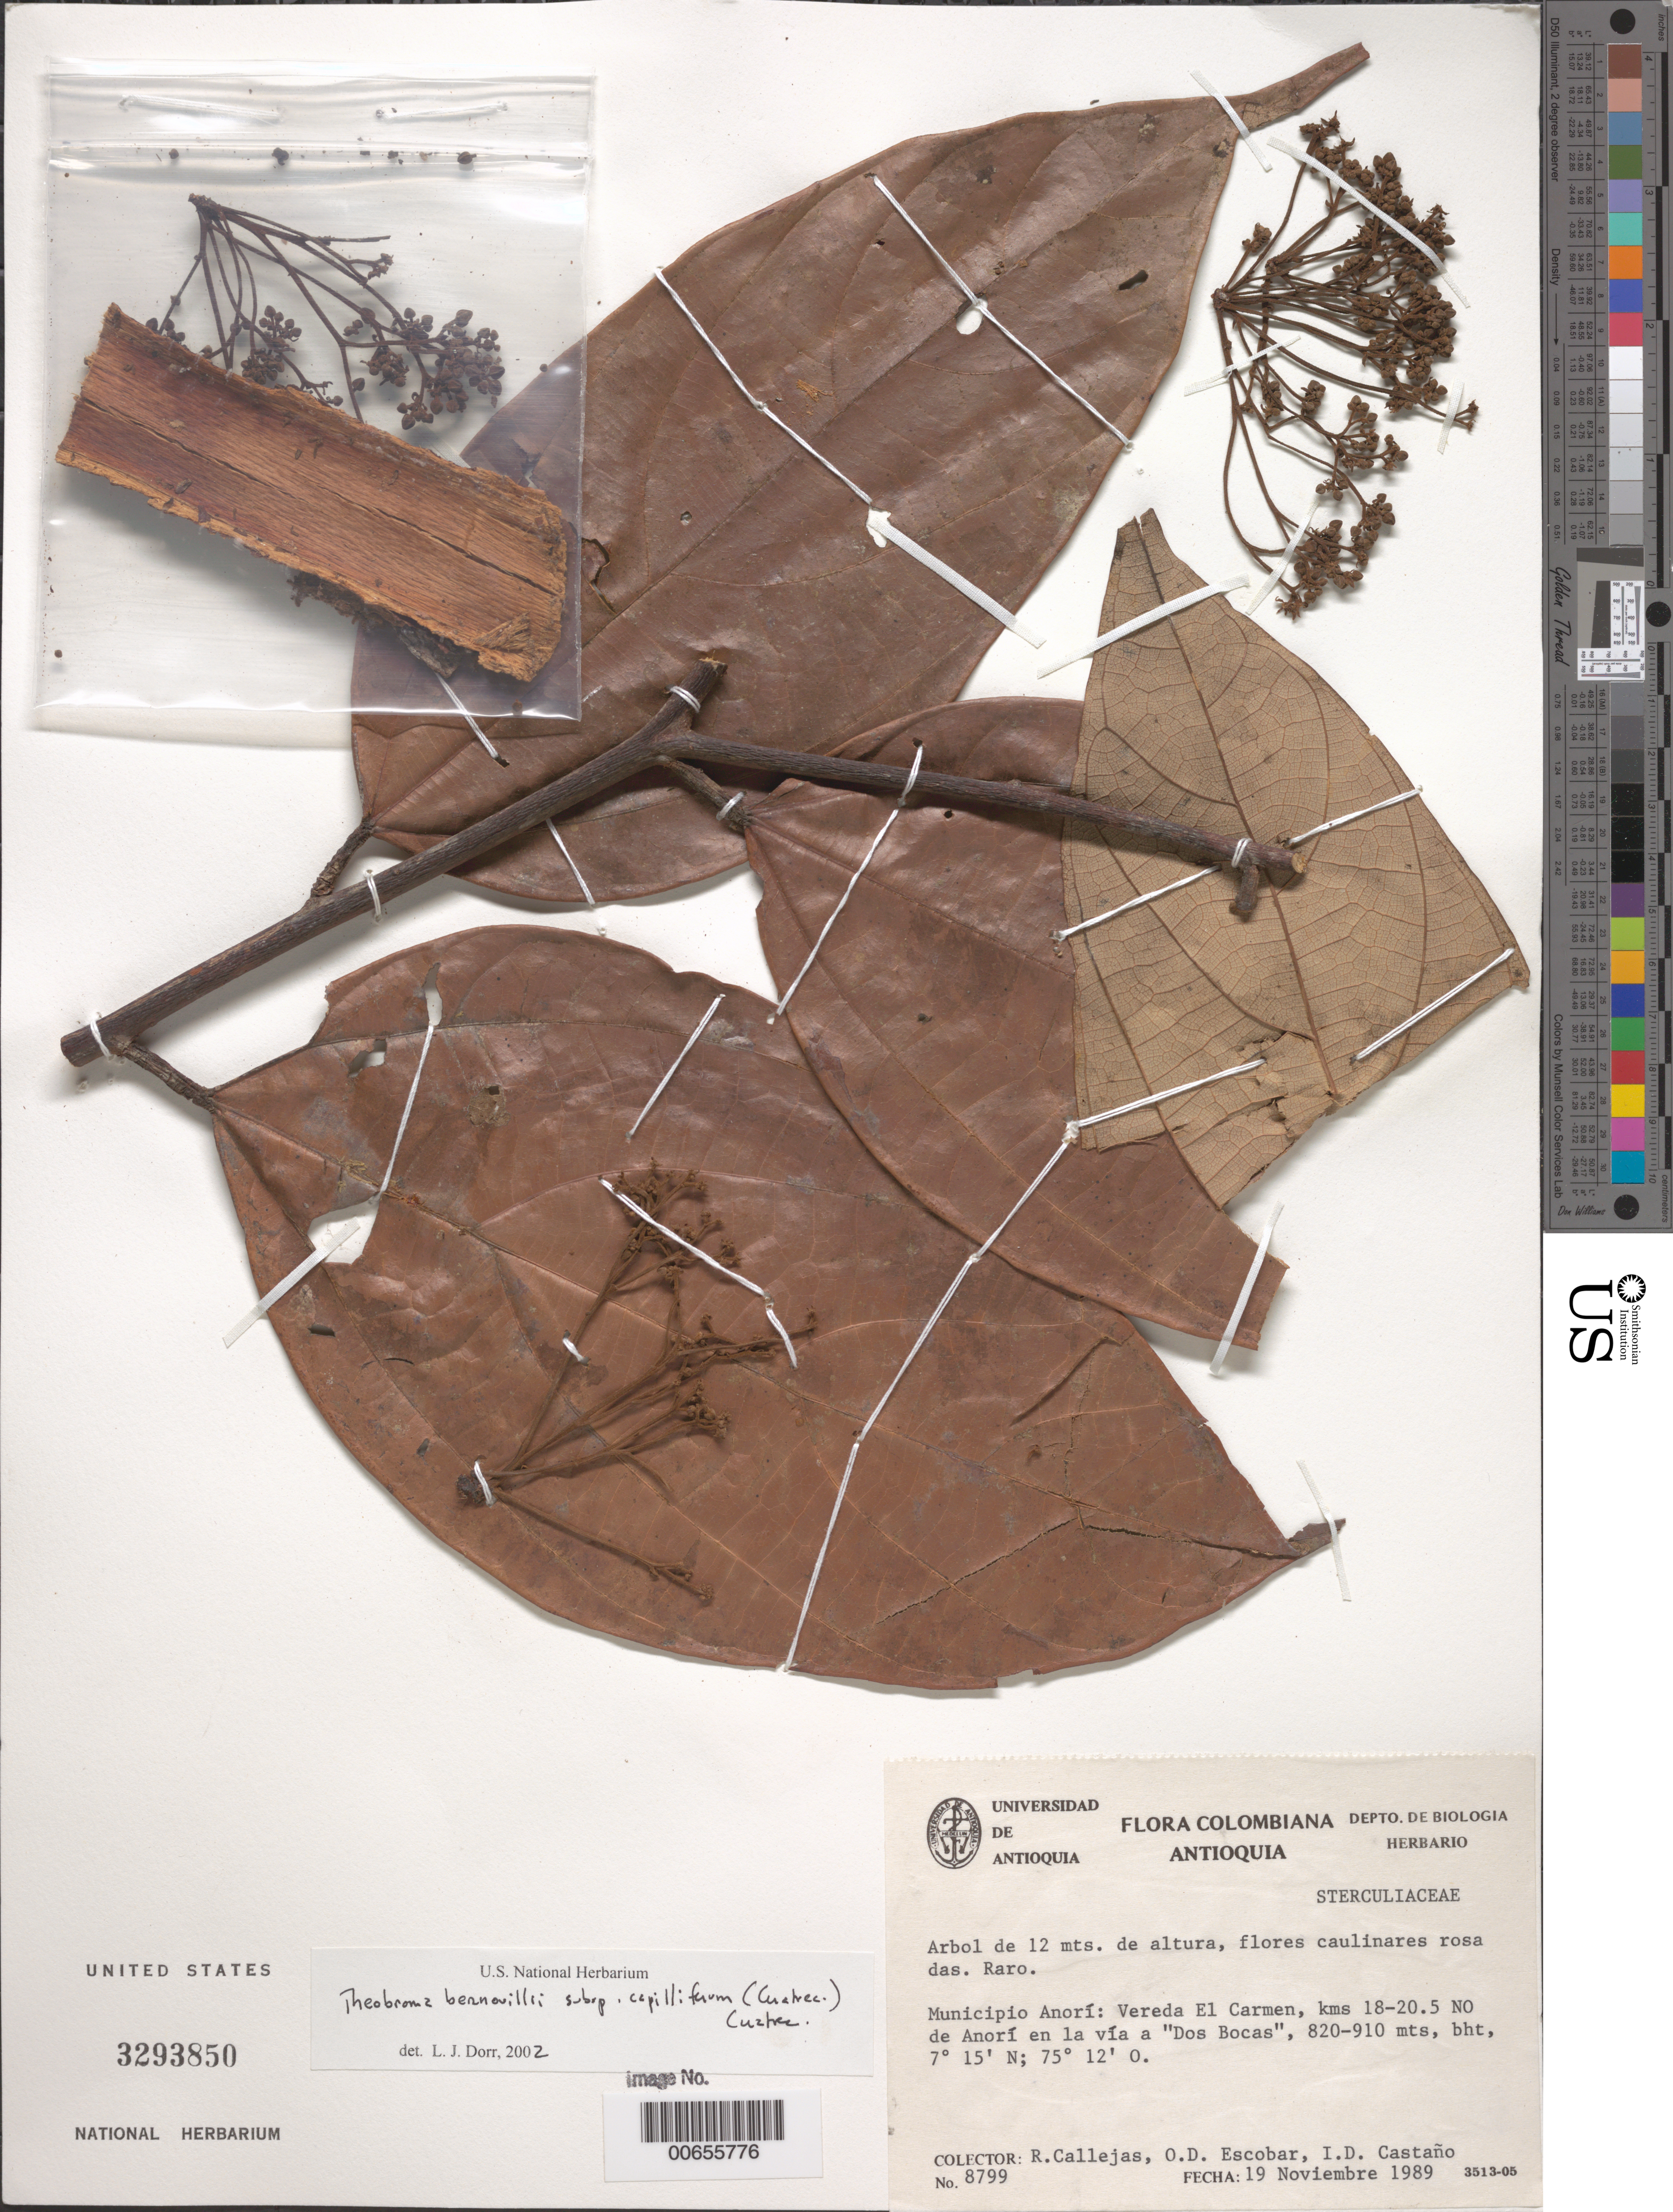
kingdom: Plantae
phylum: Tracheophyta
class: Magnoliopsida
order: Malvales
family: Malvaceae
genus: Theobroma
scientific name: Theobroma glaucum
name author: H. Karst.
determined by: Dorr, L. J., (BOT), Smithsonian Institution - National Museum of Natural History (UNITED STATES)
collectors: R. Callejas, O. D. Escobar & I. Castaño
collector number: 8799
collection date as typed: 19 Nov 1989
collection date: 1989-11-19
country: Colombia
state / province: Antioquia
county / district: Anorí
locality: Vereda El Carmen, kms 18-20.5 NO de Anorí en la vía a "Dos Bocas"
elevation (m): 820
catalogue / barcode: US 3293850